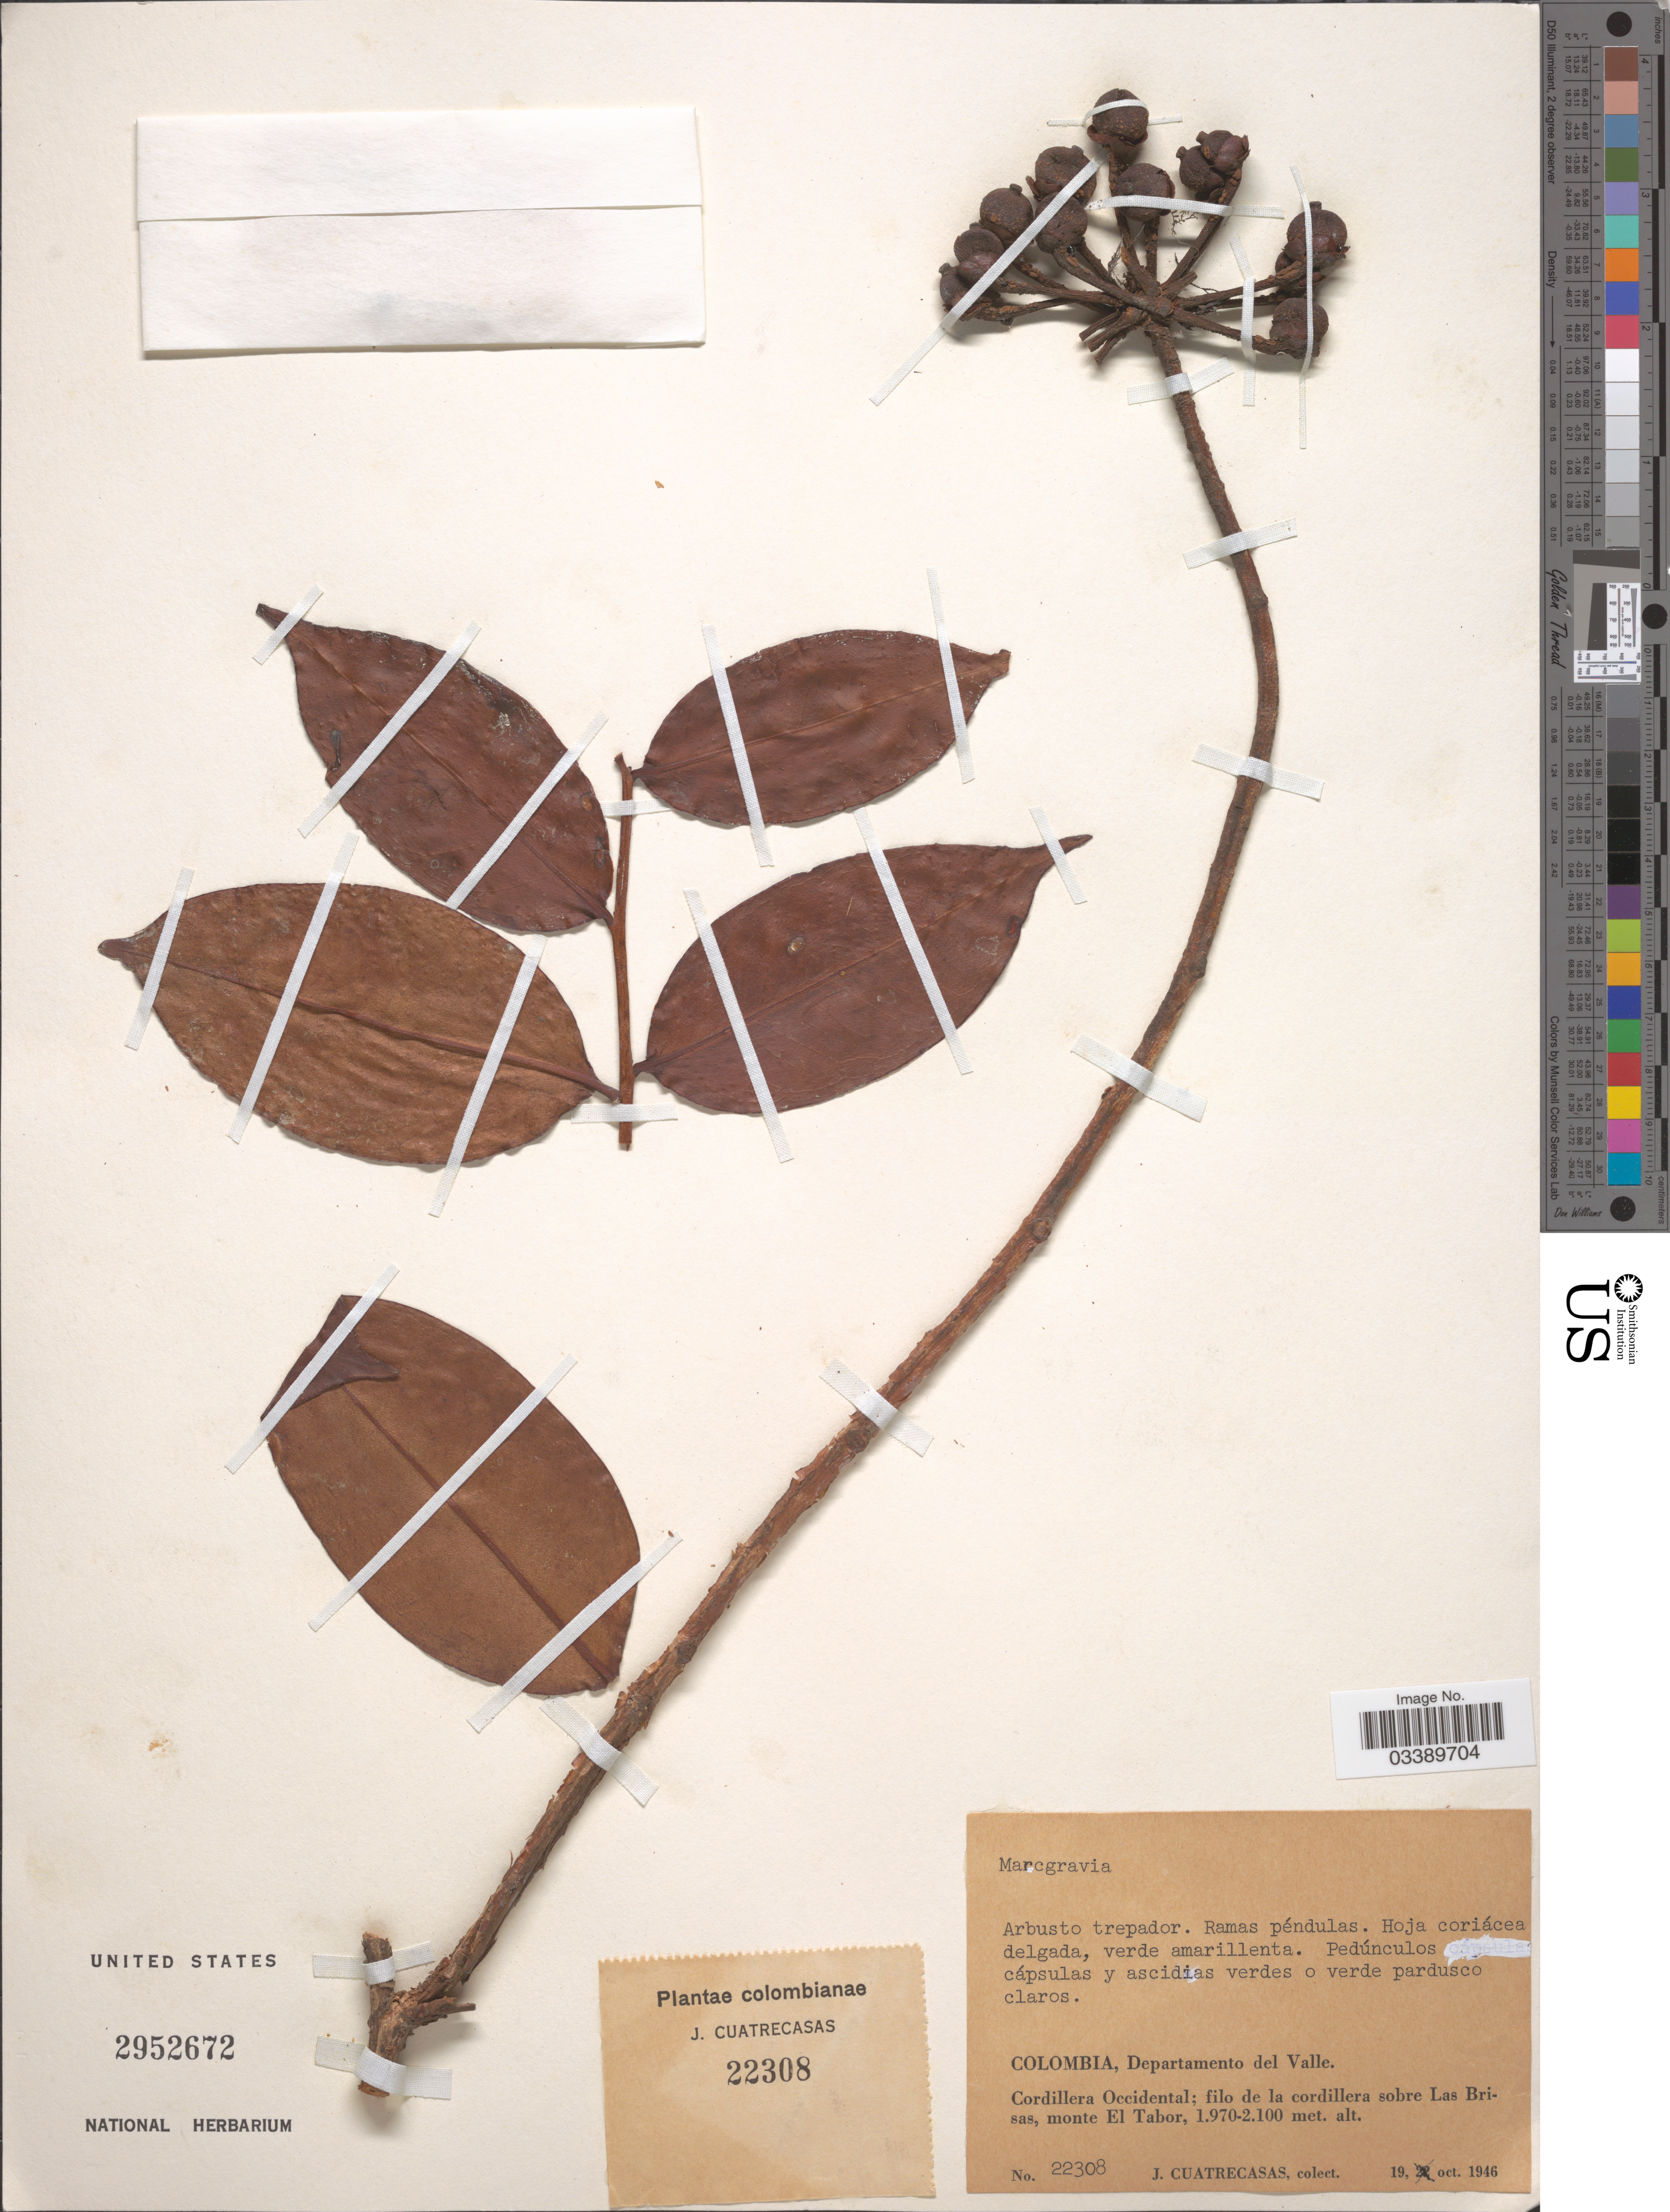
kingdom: Plantae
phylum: Tracheophyta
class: Magnoliopsida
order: Ericales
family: Marcgraviaceae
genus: Marcgravia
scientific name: Marcgravia sp.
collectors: J. Cuatrecasas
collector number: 22308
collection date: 1946-10-19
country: Colombia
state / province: Valle del Cauca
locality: Departamento del Valle. Cordillera Occidental; filo de la cordillera sobre Las Brisas, monte El Tabor.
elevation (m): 1970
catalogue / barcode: US 2952672